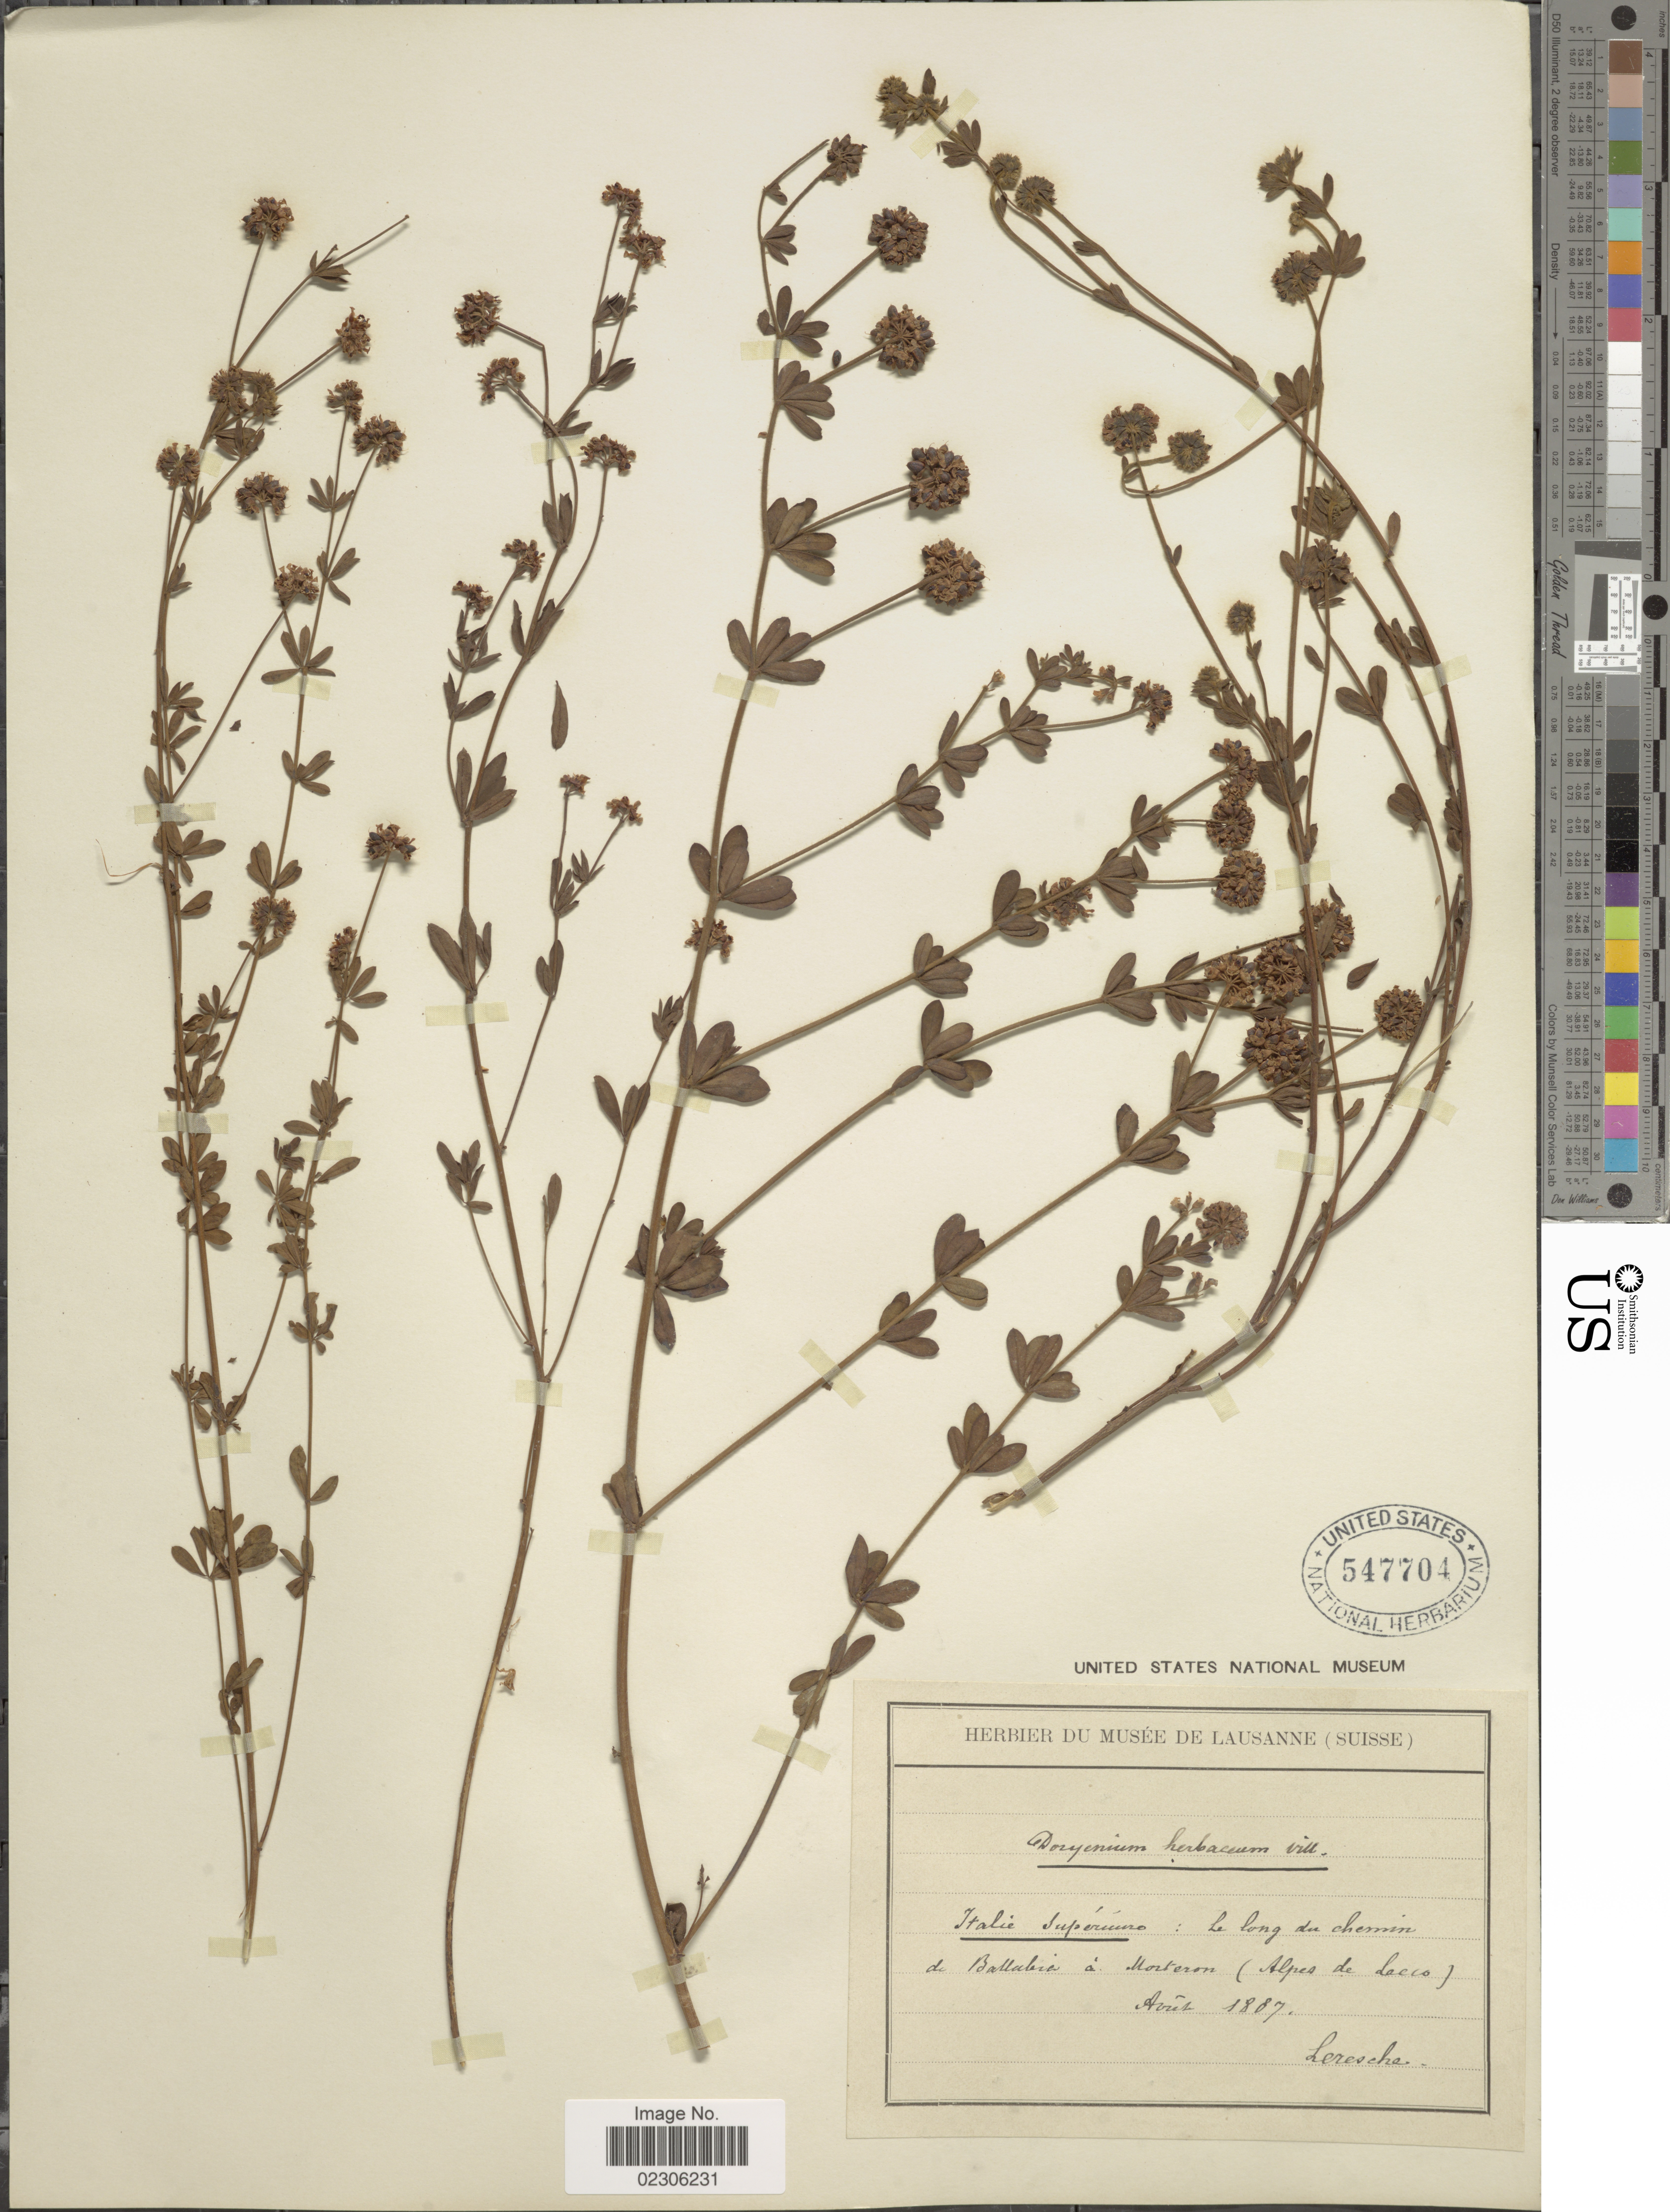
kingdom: Plantae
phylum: Tracheophyta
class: Magnoliopsida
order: Fabales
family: Fabaceae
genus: Dorycnium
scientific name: Dorycnium herbaceum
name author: Vill.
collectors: Leresche, --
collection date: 1887-04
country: Italy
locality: Italie Superuino: Le long de chemin de Ballabia a Monteron (Alpes de Lacco)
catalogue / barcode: US 547704